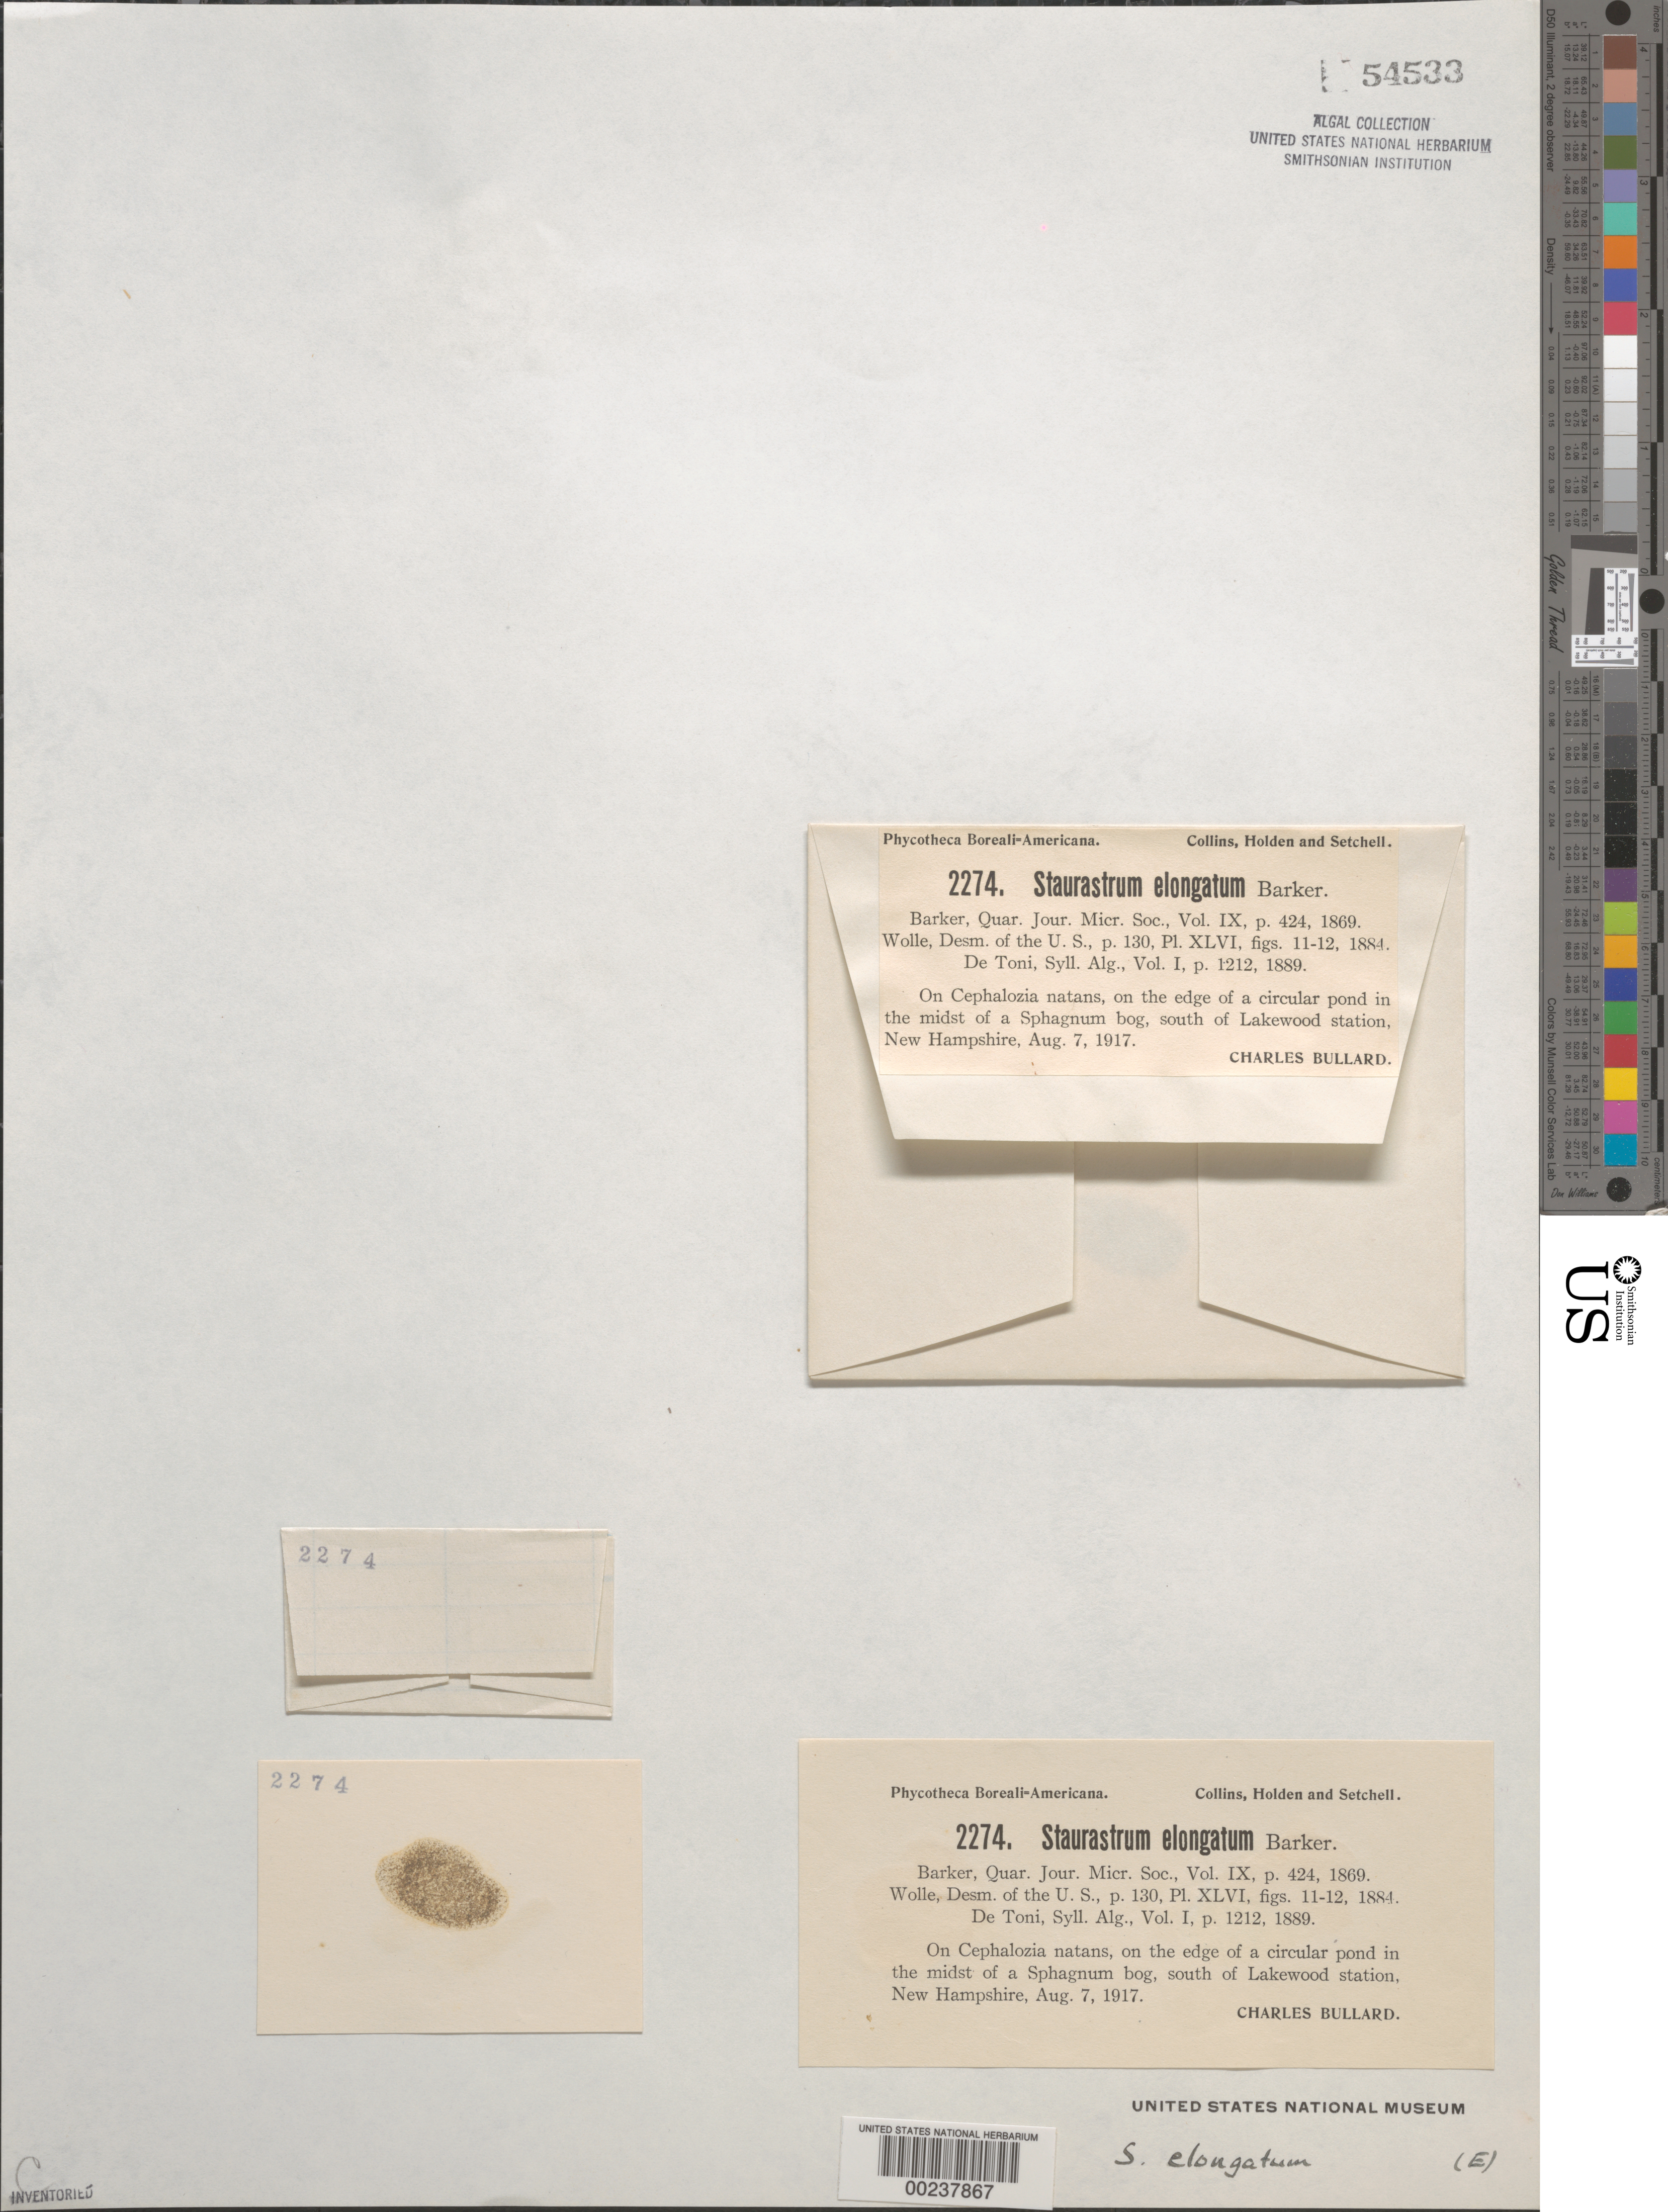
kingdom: Plantae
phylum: Charophyta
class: Zygnematophyceae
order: Zygnematales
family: Desmidiaceae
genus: Staurastrum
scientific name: Staurastrum elongatum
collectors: C. Bullard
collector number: PB-A 2274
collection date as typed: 07 Aug 1917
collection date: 1917-08-07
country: United States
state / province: New Hampshire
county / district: Carroll County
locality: South of Lakewood Station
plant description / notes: Collins, Holden & Setchell, Phycotheca Boreali-Americana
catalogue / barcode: US 54533